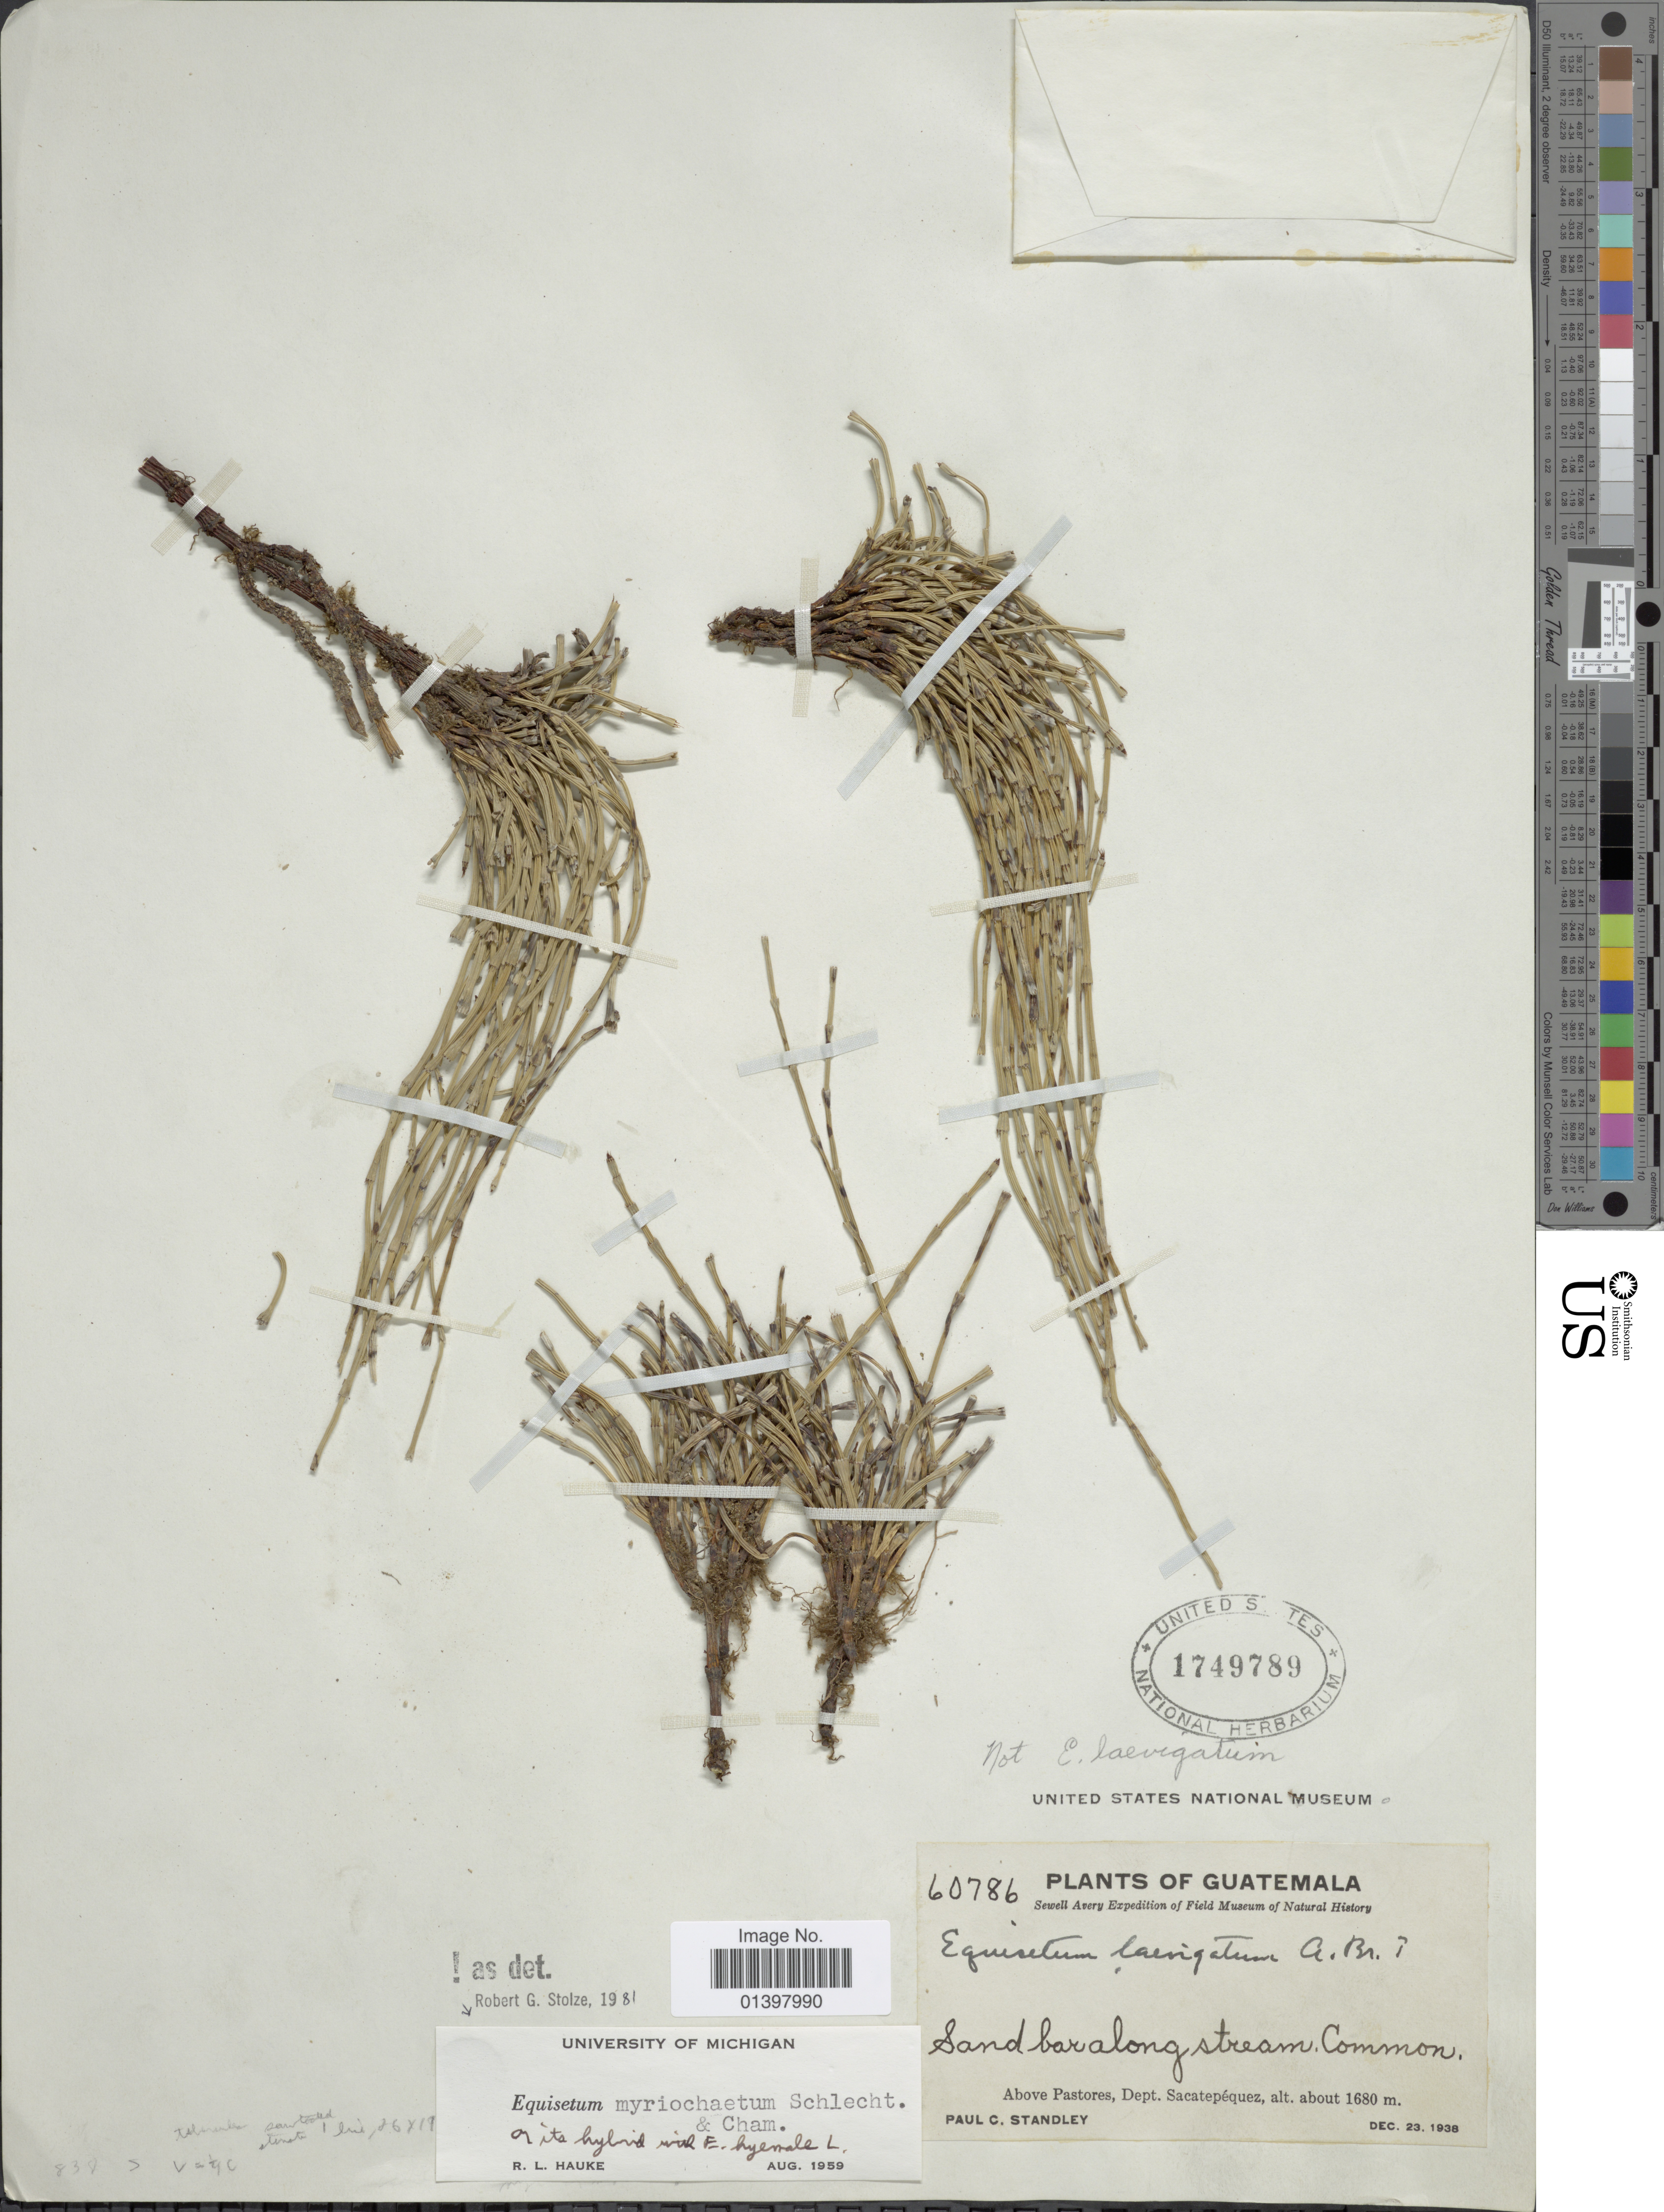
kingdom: Plantae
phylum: Tracheophyta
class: Polypodiopsida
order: Equisetales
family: Equisetaceae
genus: Equisetum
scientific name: Equisetum hyemale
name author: L.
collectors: P. C. Standley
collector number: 60786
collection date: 1938-12-23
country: Guatemala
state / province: Sacatepéquez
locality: Above Pastores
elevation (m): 1680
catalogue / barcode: US 1749789